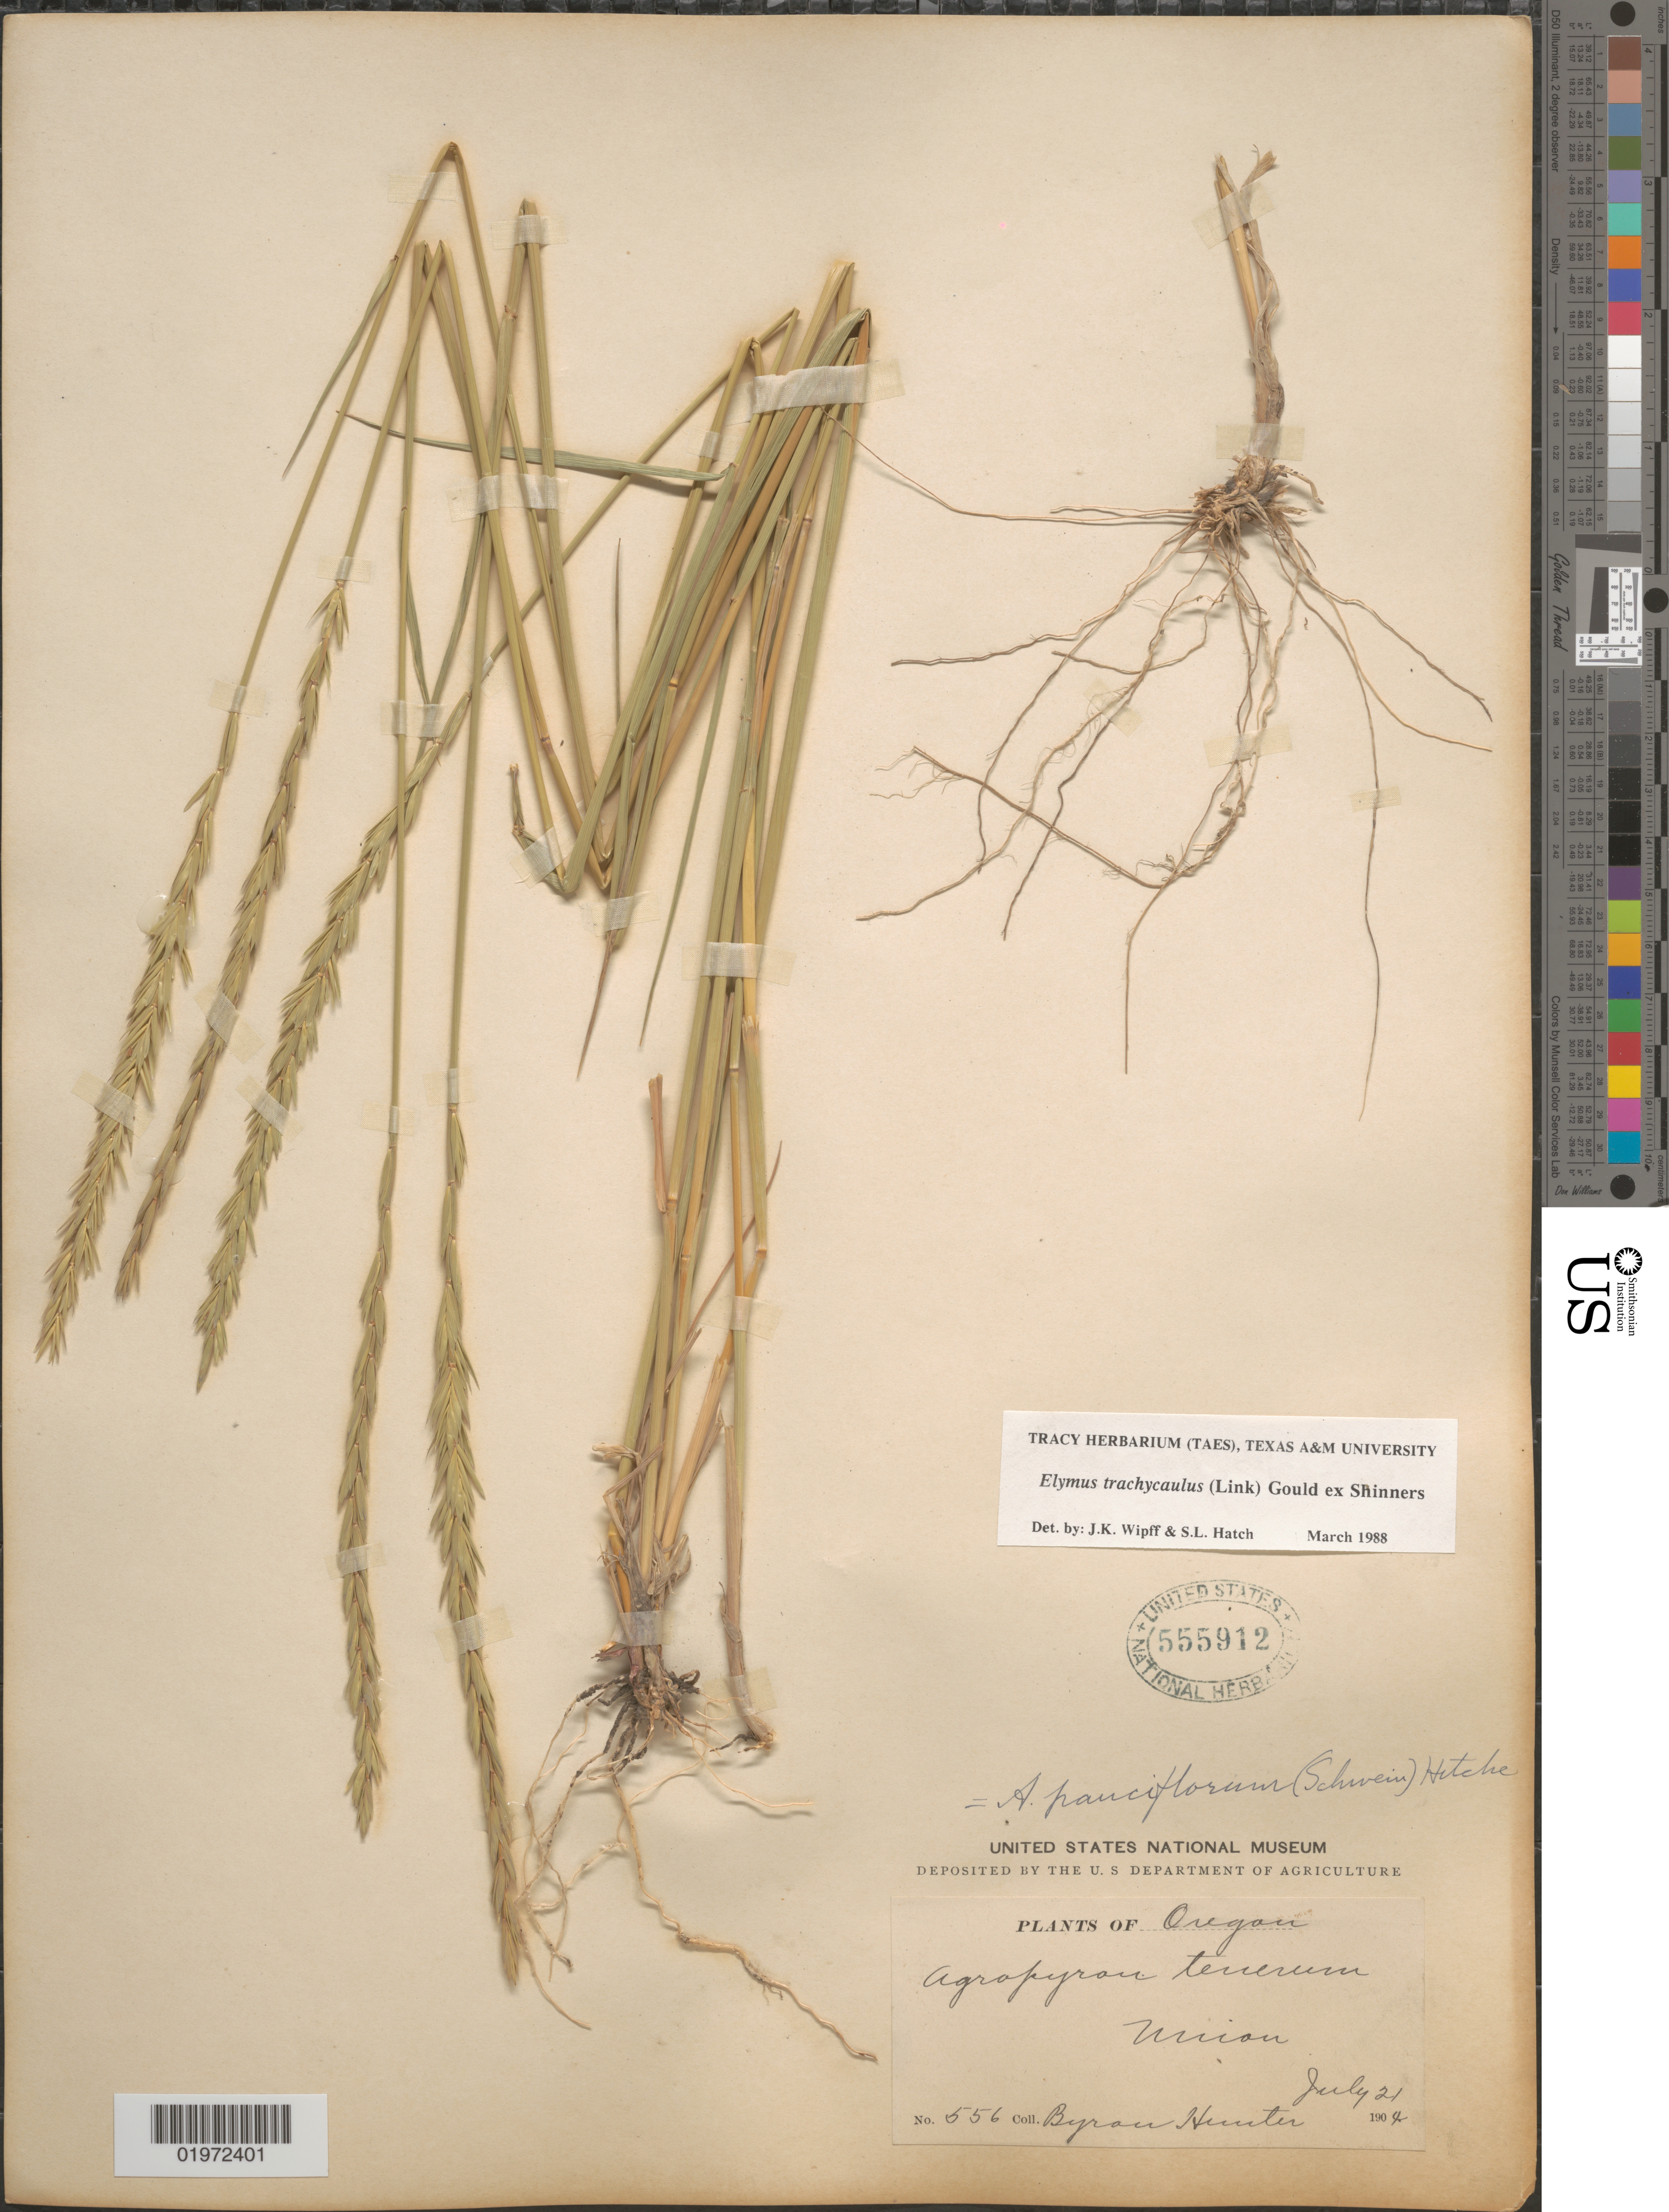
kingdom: Plantae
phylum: Tracheophyta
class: Liliopsida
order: Poales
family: Poaceae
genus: Elymus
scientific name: Elymus trachycaulus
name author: (Link) Gould ex Shinners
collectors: B. Hunter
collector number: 556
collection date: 1904-07-21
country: United States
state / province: Oregon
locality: Union.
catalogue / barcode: US 555912